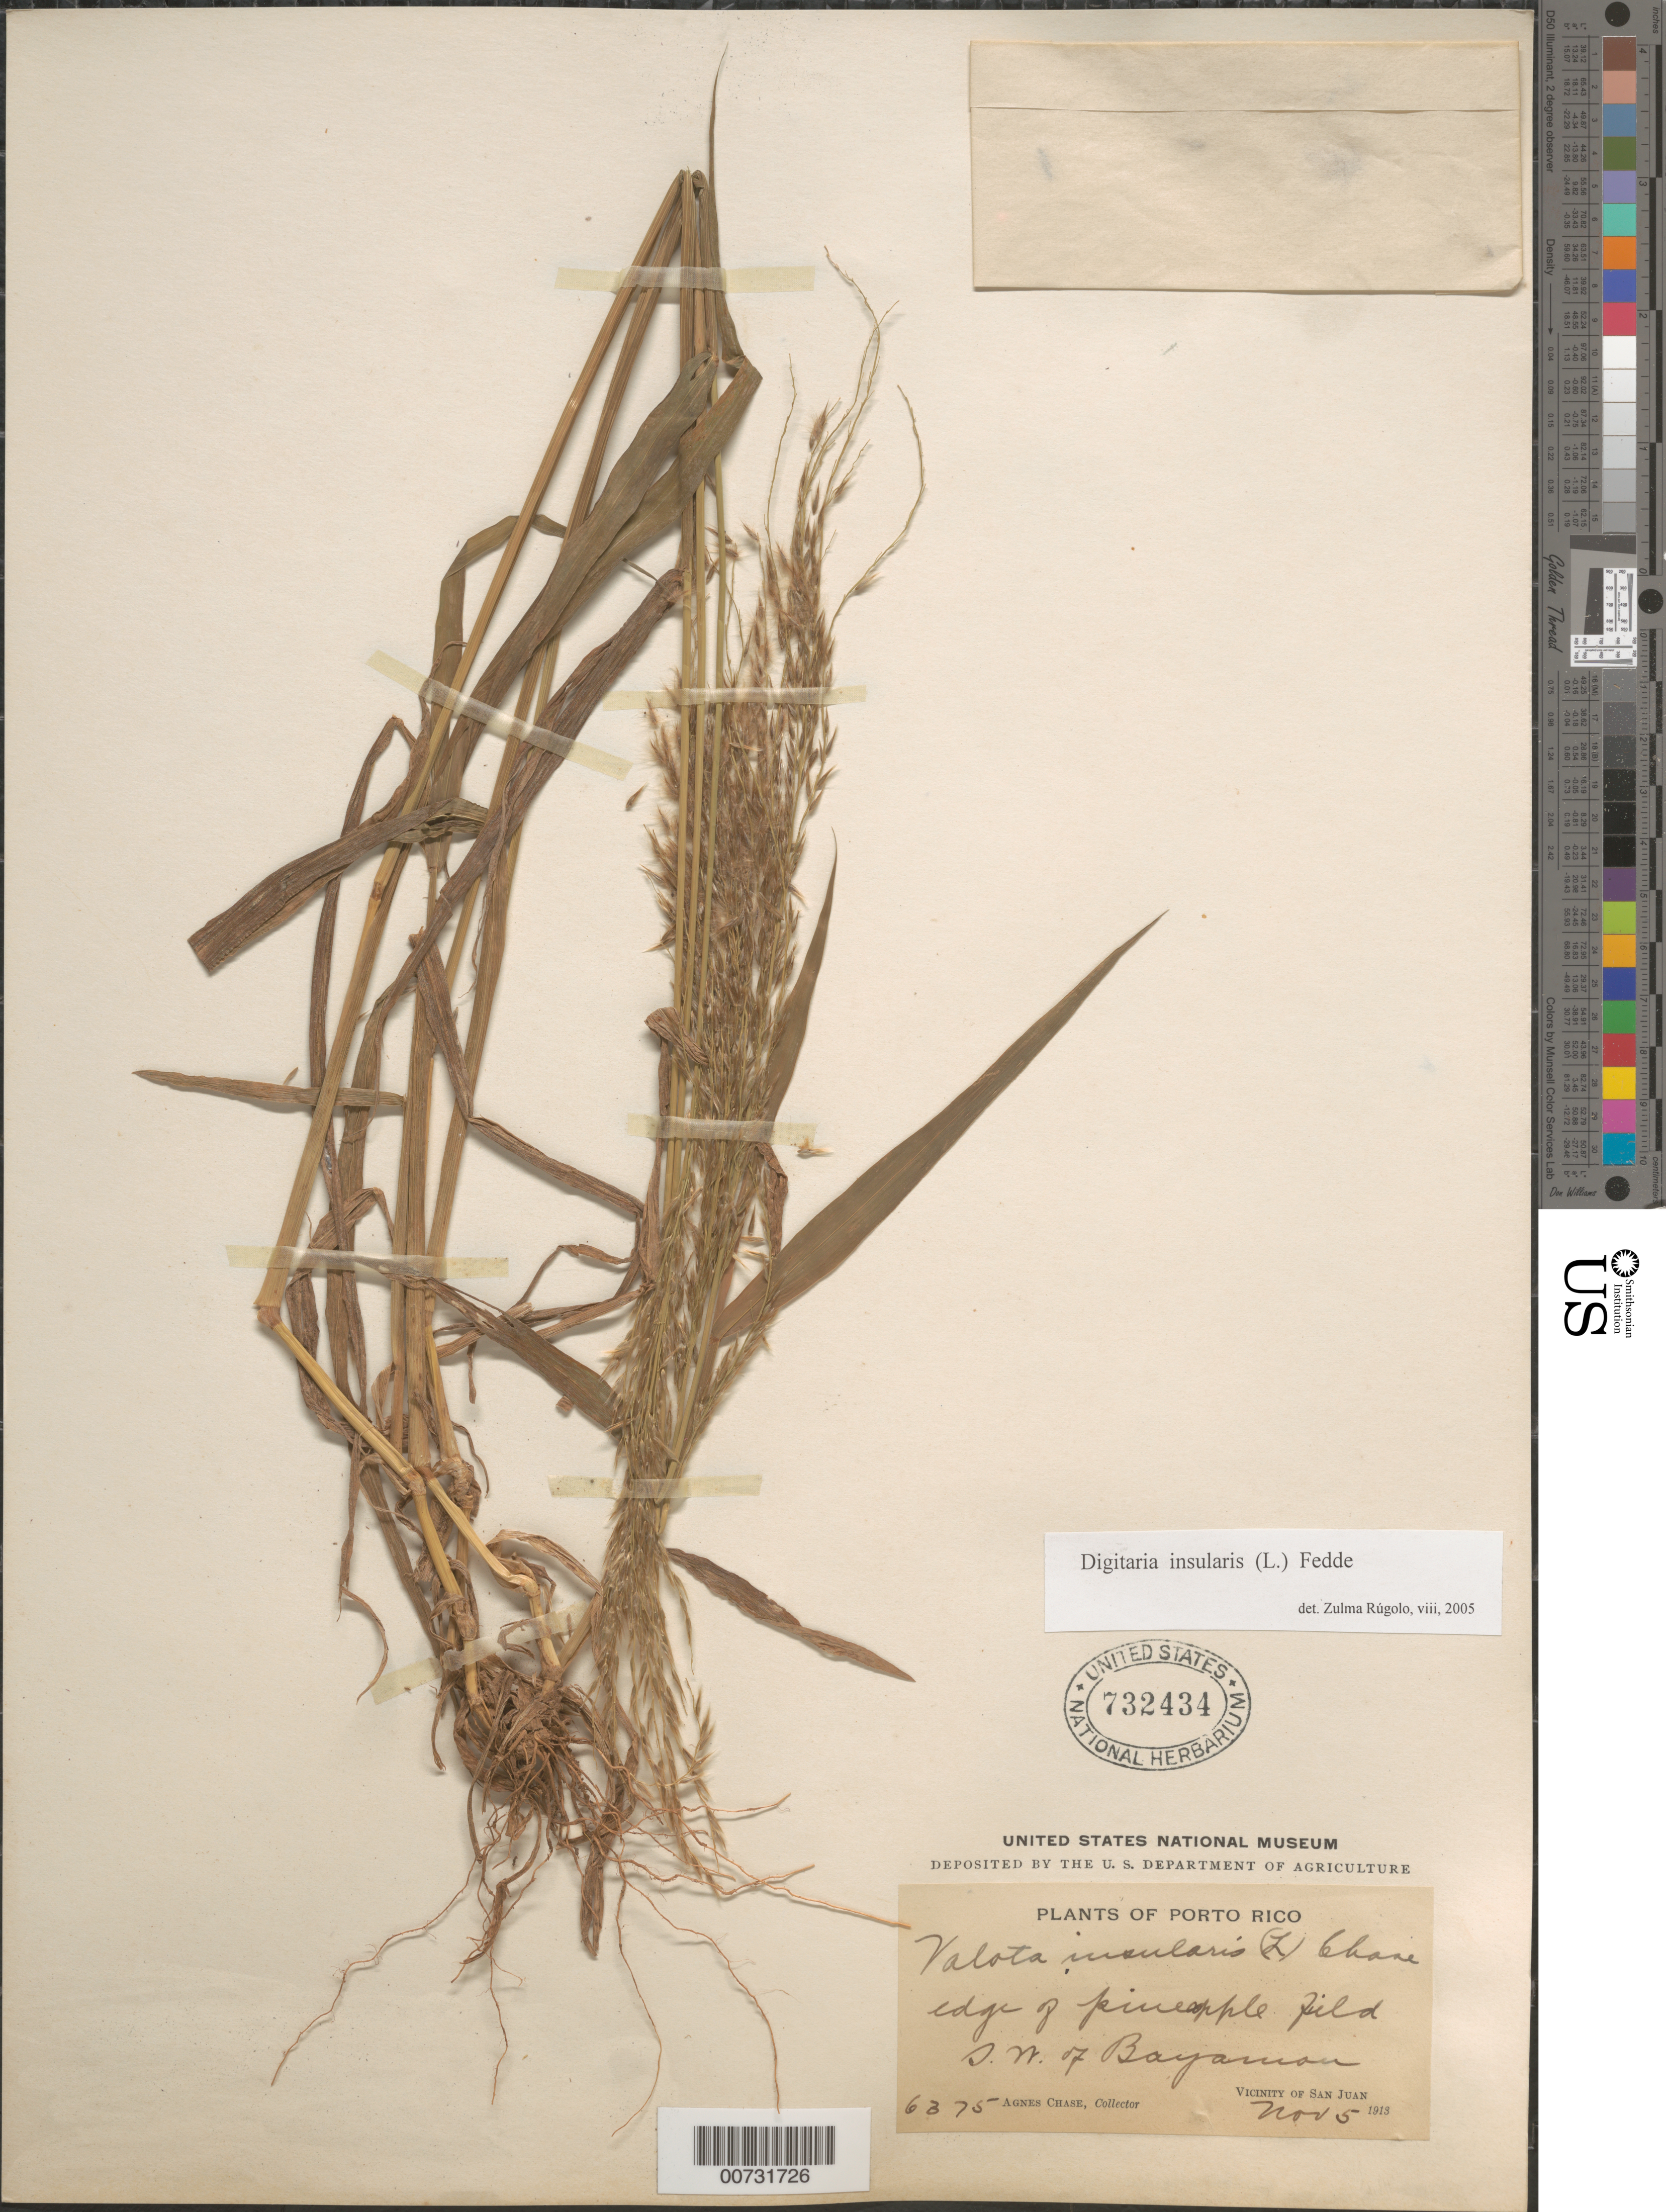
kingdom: Plantae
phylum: Tracheophyta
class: Liliopsida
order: Poales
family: Poaceae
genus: Digitaria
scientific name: Digitaria insularis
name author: (L.) Mez ex Ekman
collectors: A. Chase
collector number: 6375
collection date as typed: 05 Nov 1913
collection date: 1913-11-05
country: Puerto Rico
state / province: Bayamón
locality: Bayamon, SW of; vic of San Juan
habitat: Edge of pineapple field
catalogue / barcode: US 732434